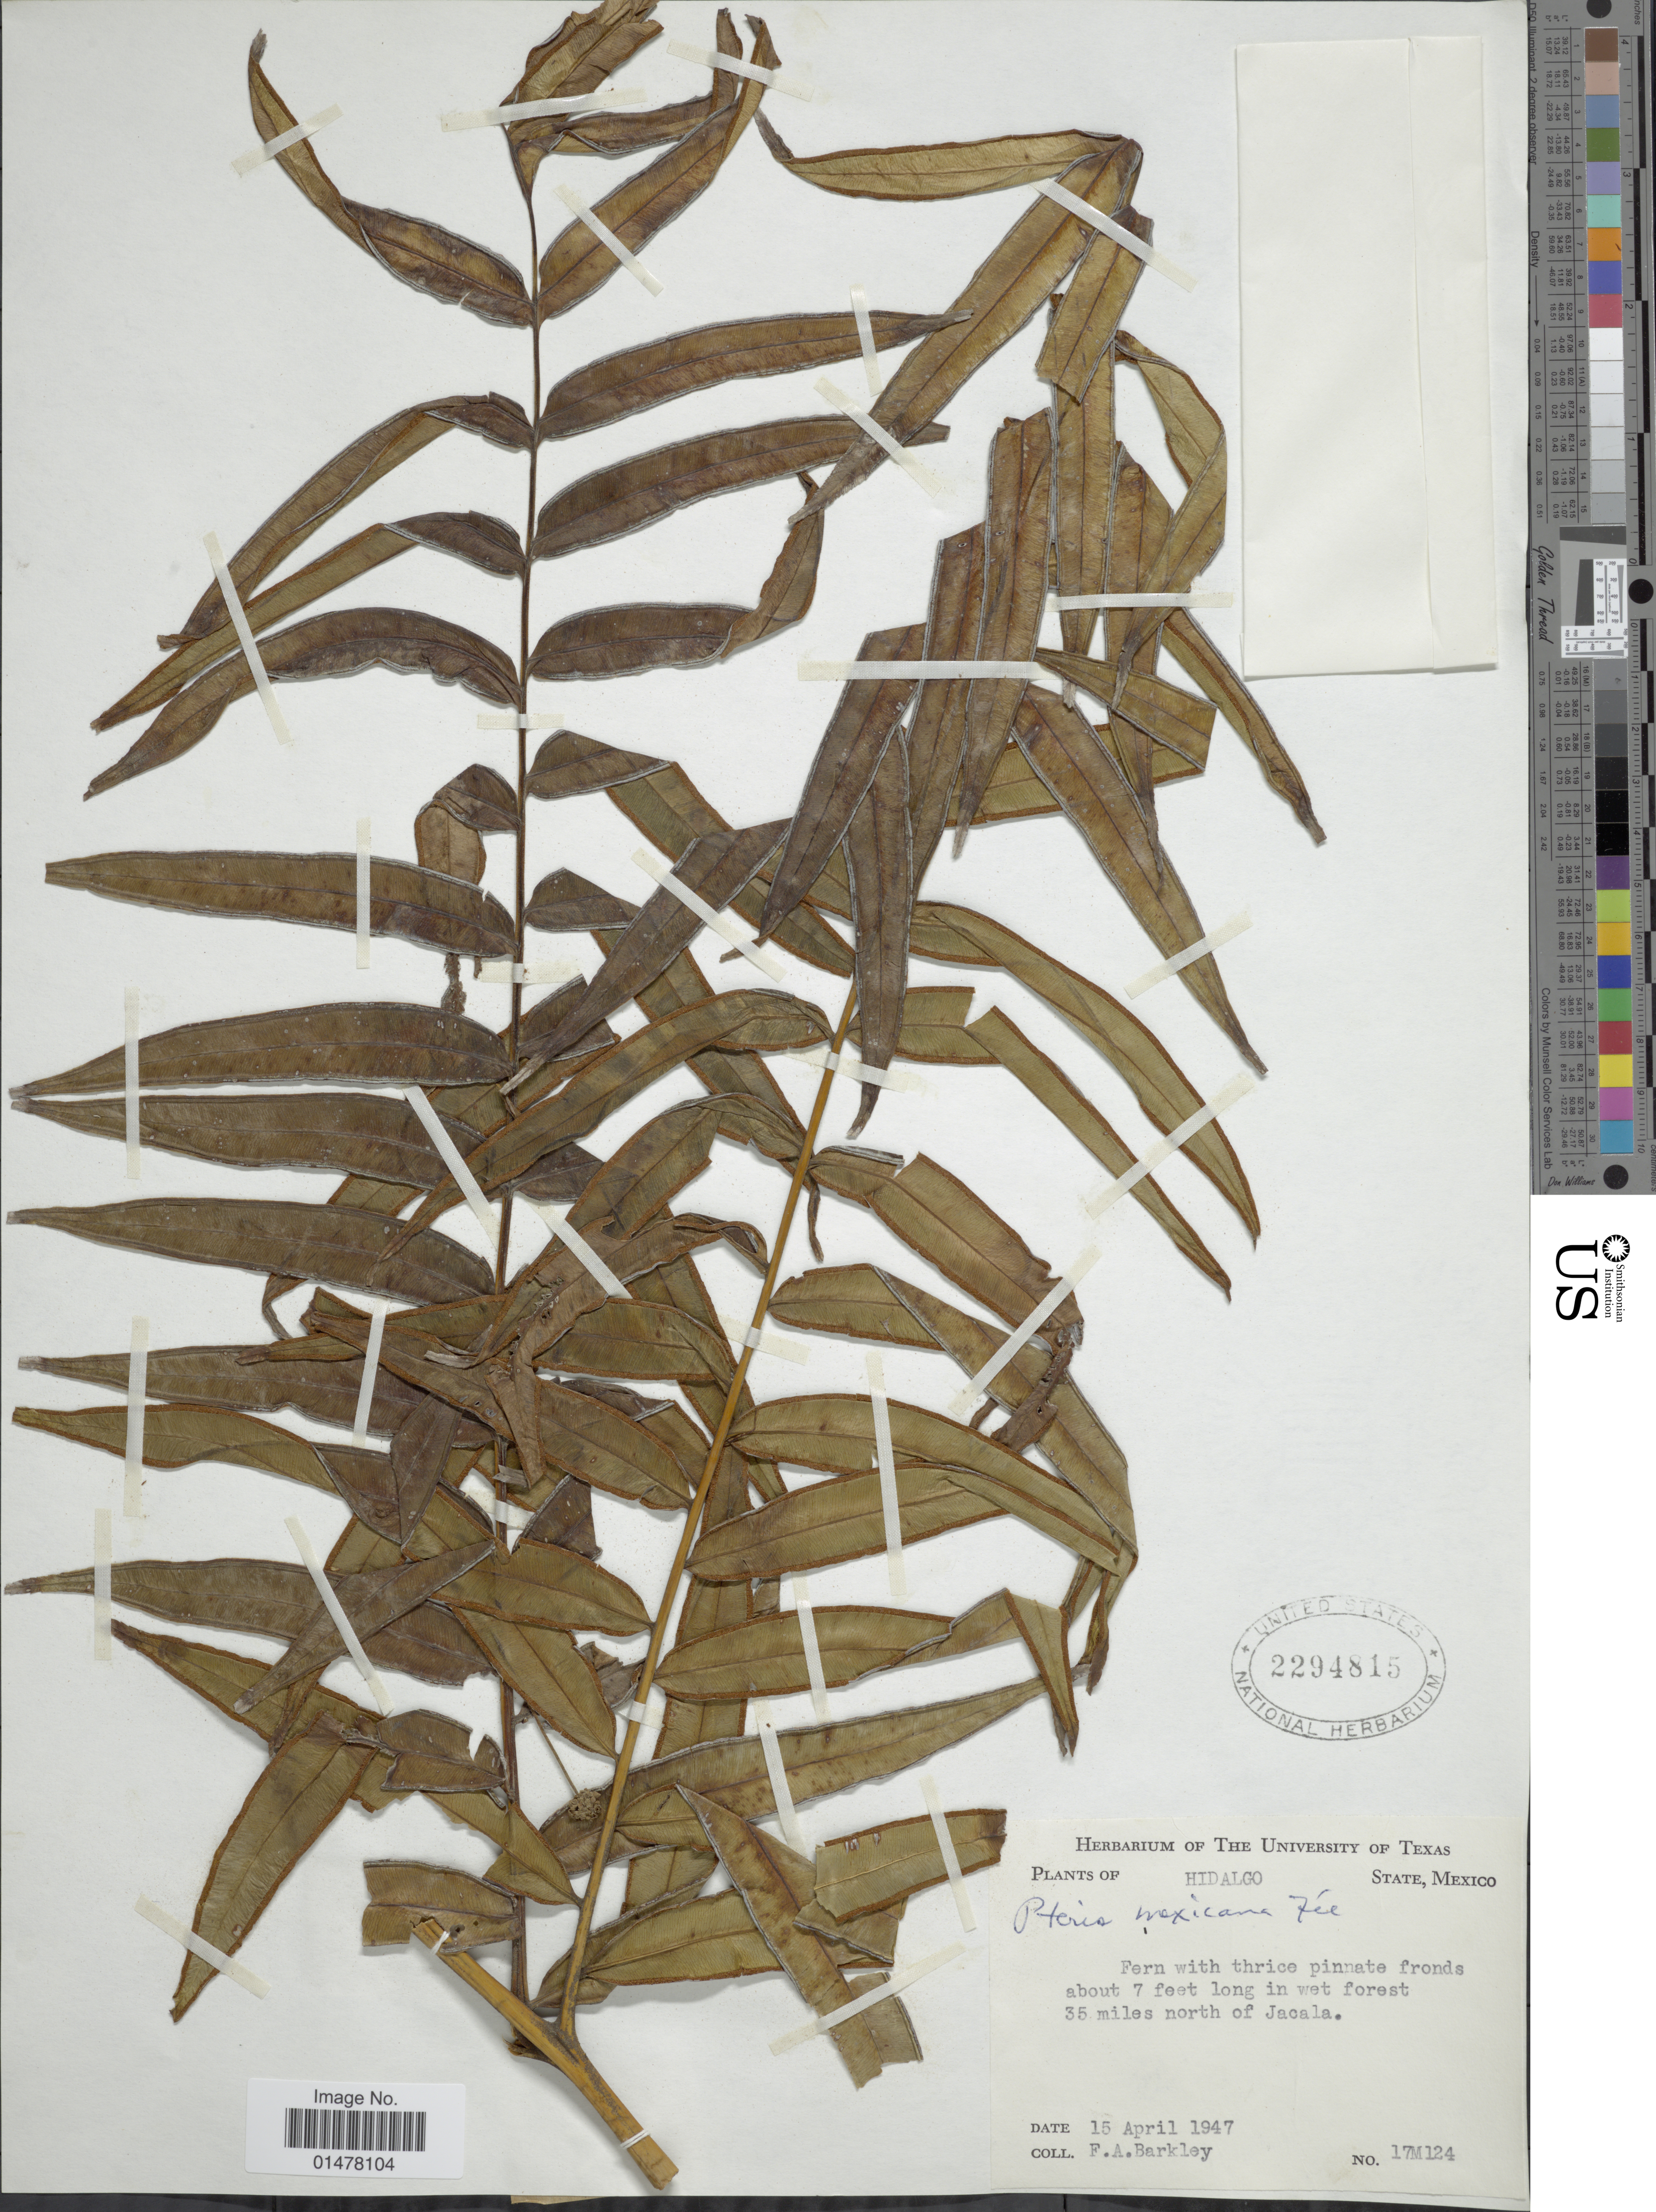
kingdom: Plantae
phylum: Tracheophyta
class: Polypodiopsida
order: Polypodiales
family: Pteridaceae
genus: Pteris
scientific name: Pteris pulchra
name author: Schltdl. & Cham.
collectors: F. A. Barkley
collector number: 17M124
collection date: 1947-04-15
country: Mexico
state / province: Hidalgo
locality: PLants of Hidalgo, State Mexico, 35 miles north of Jacala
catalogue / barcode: US 2294815